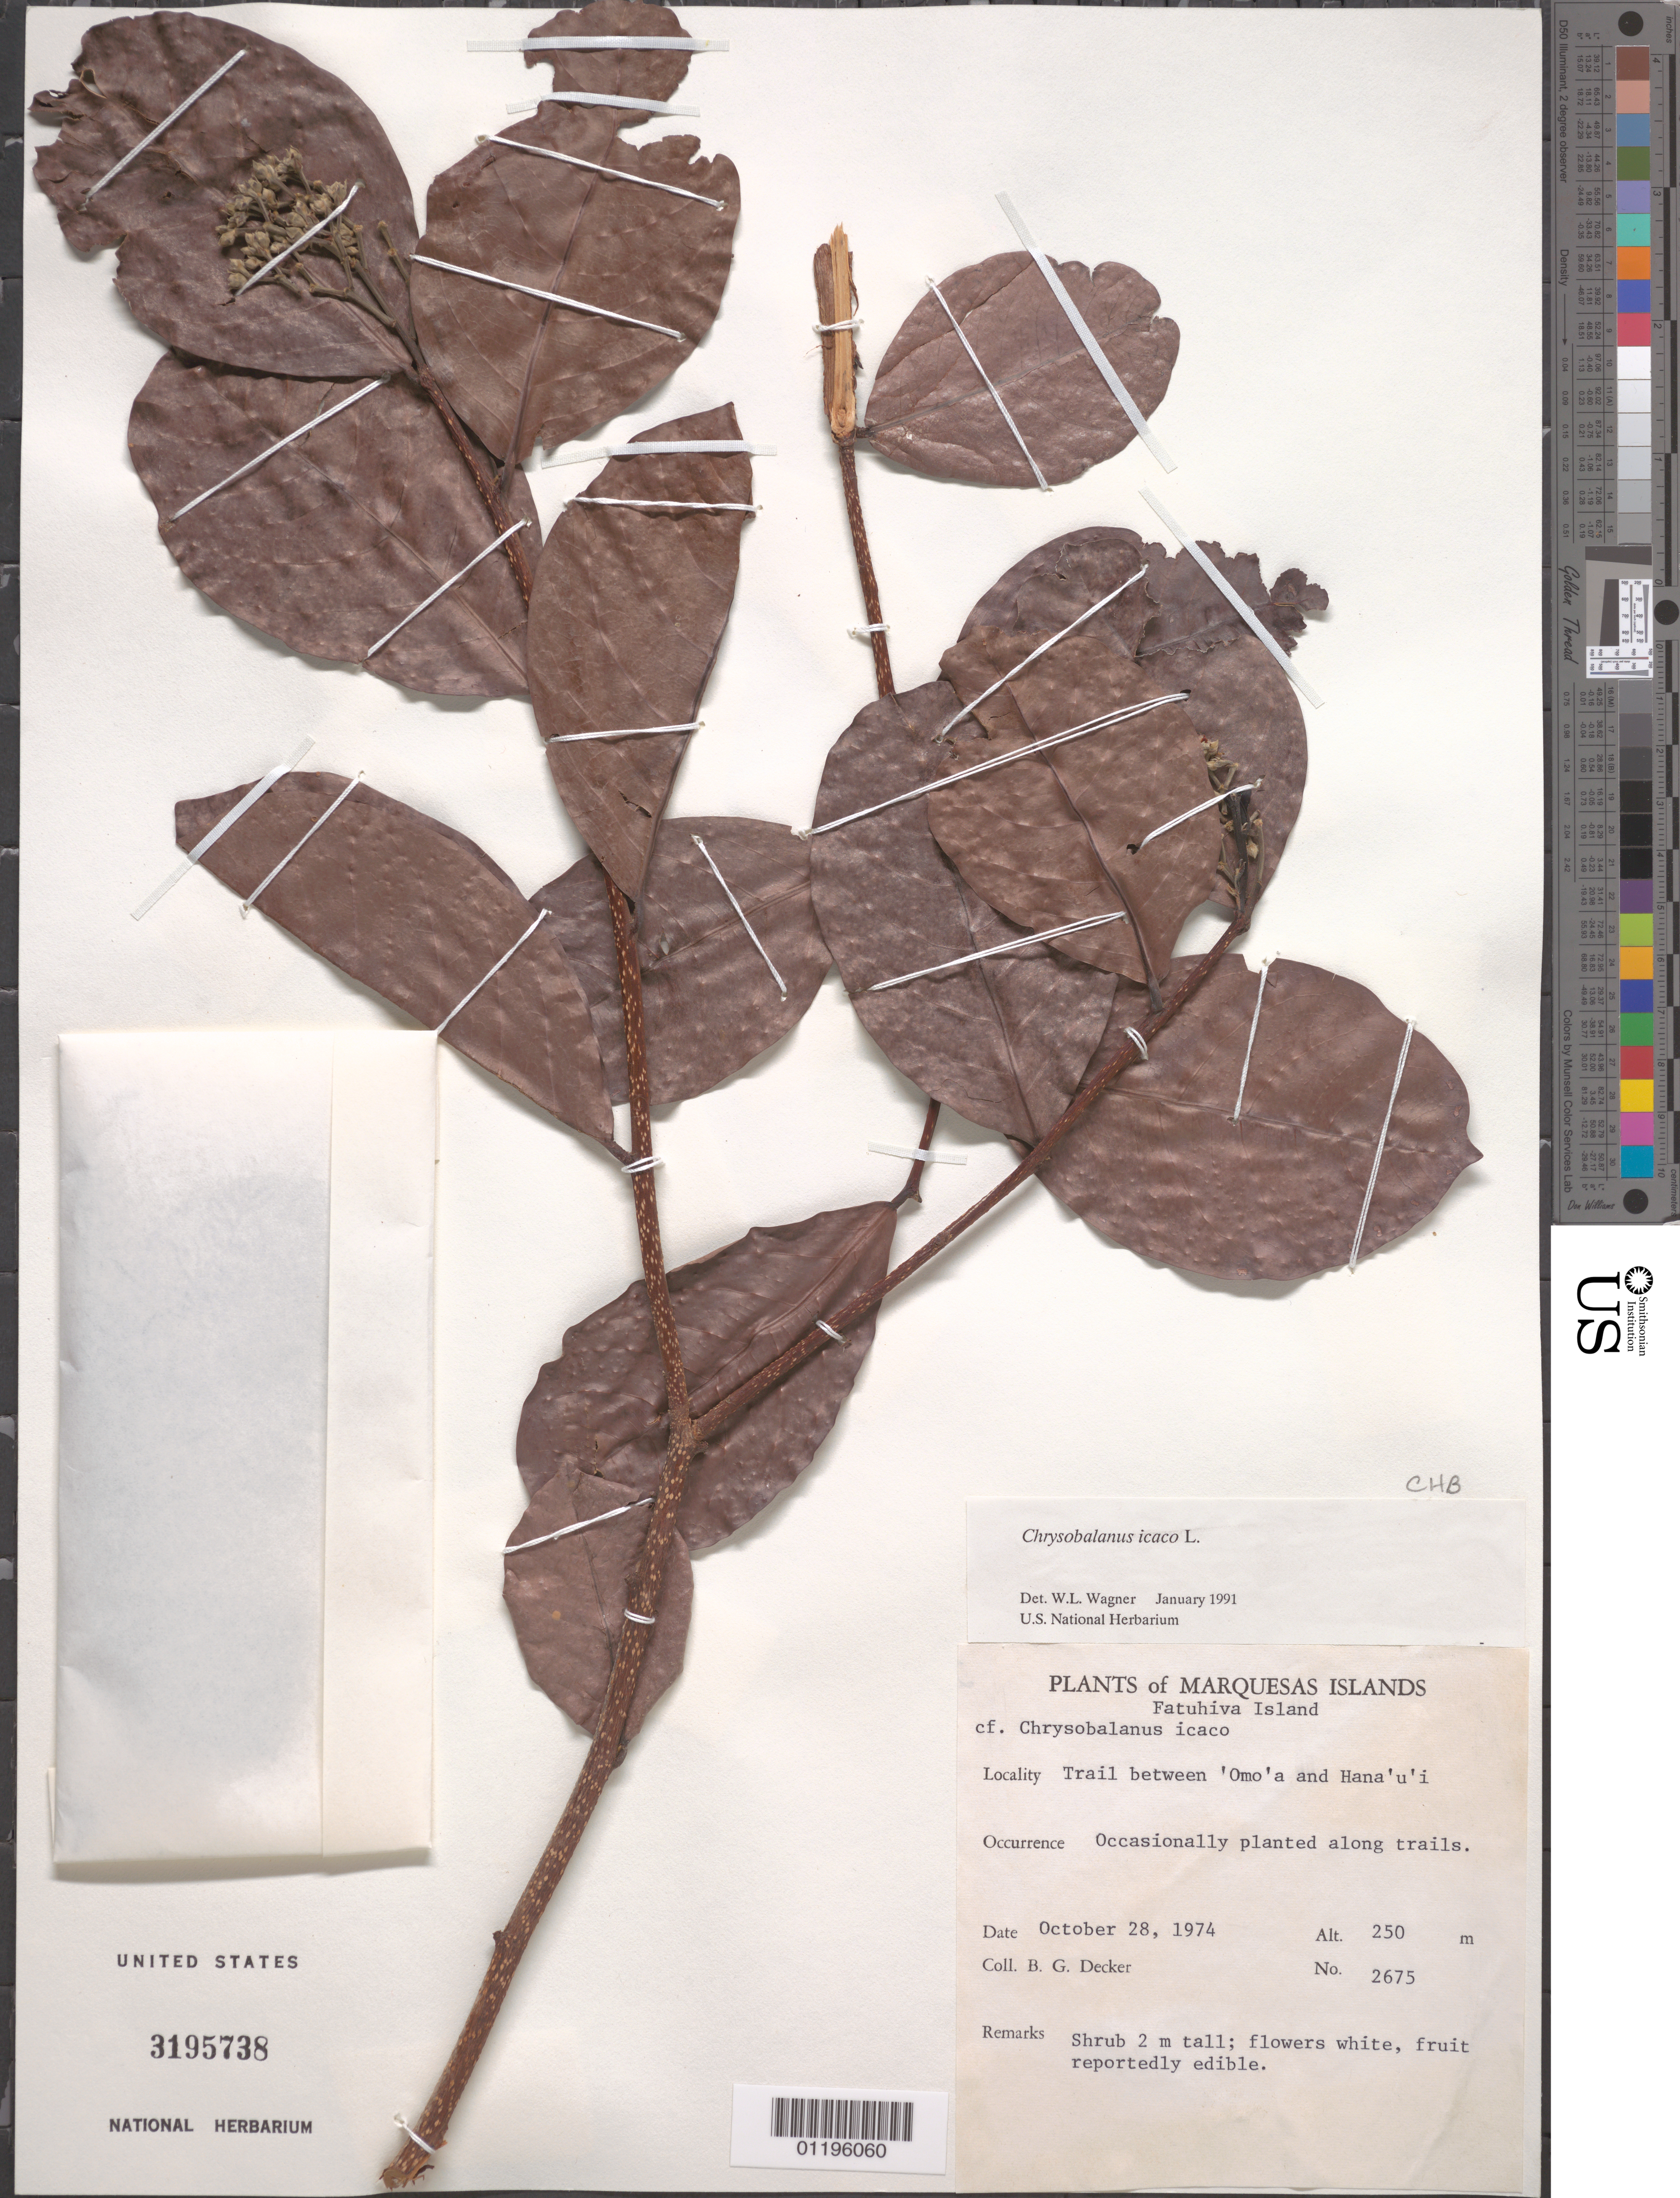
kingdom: Plantae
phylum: Tracheophyta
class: Magnoliopsida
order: Malpighiales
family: Chrysobalanaceae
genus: Chrysobalanus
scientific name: Chrysobalanus icaco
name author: L.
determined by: Wagner, W. L., (BOT), Smithsonian Institution - National Museum of Natural History (UNITED STATES)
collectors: B. G. Decker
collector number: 2675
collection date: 1974-10-28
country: French Polynesia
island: Fatu Hiva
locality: trail between 'Omo'a and Hana'u'I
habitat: Occasionally planted along trails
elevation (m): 250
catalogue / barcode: US 3195738